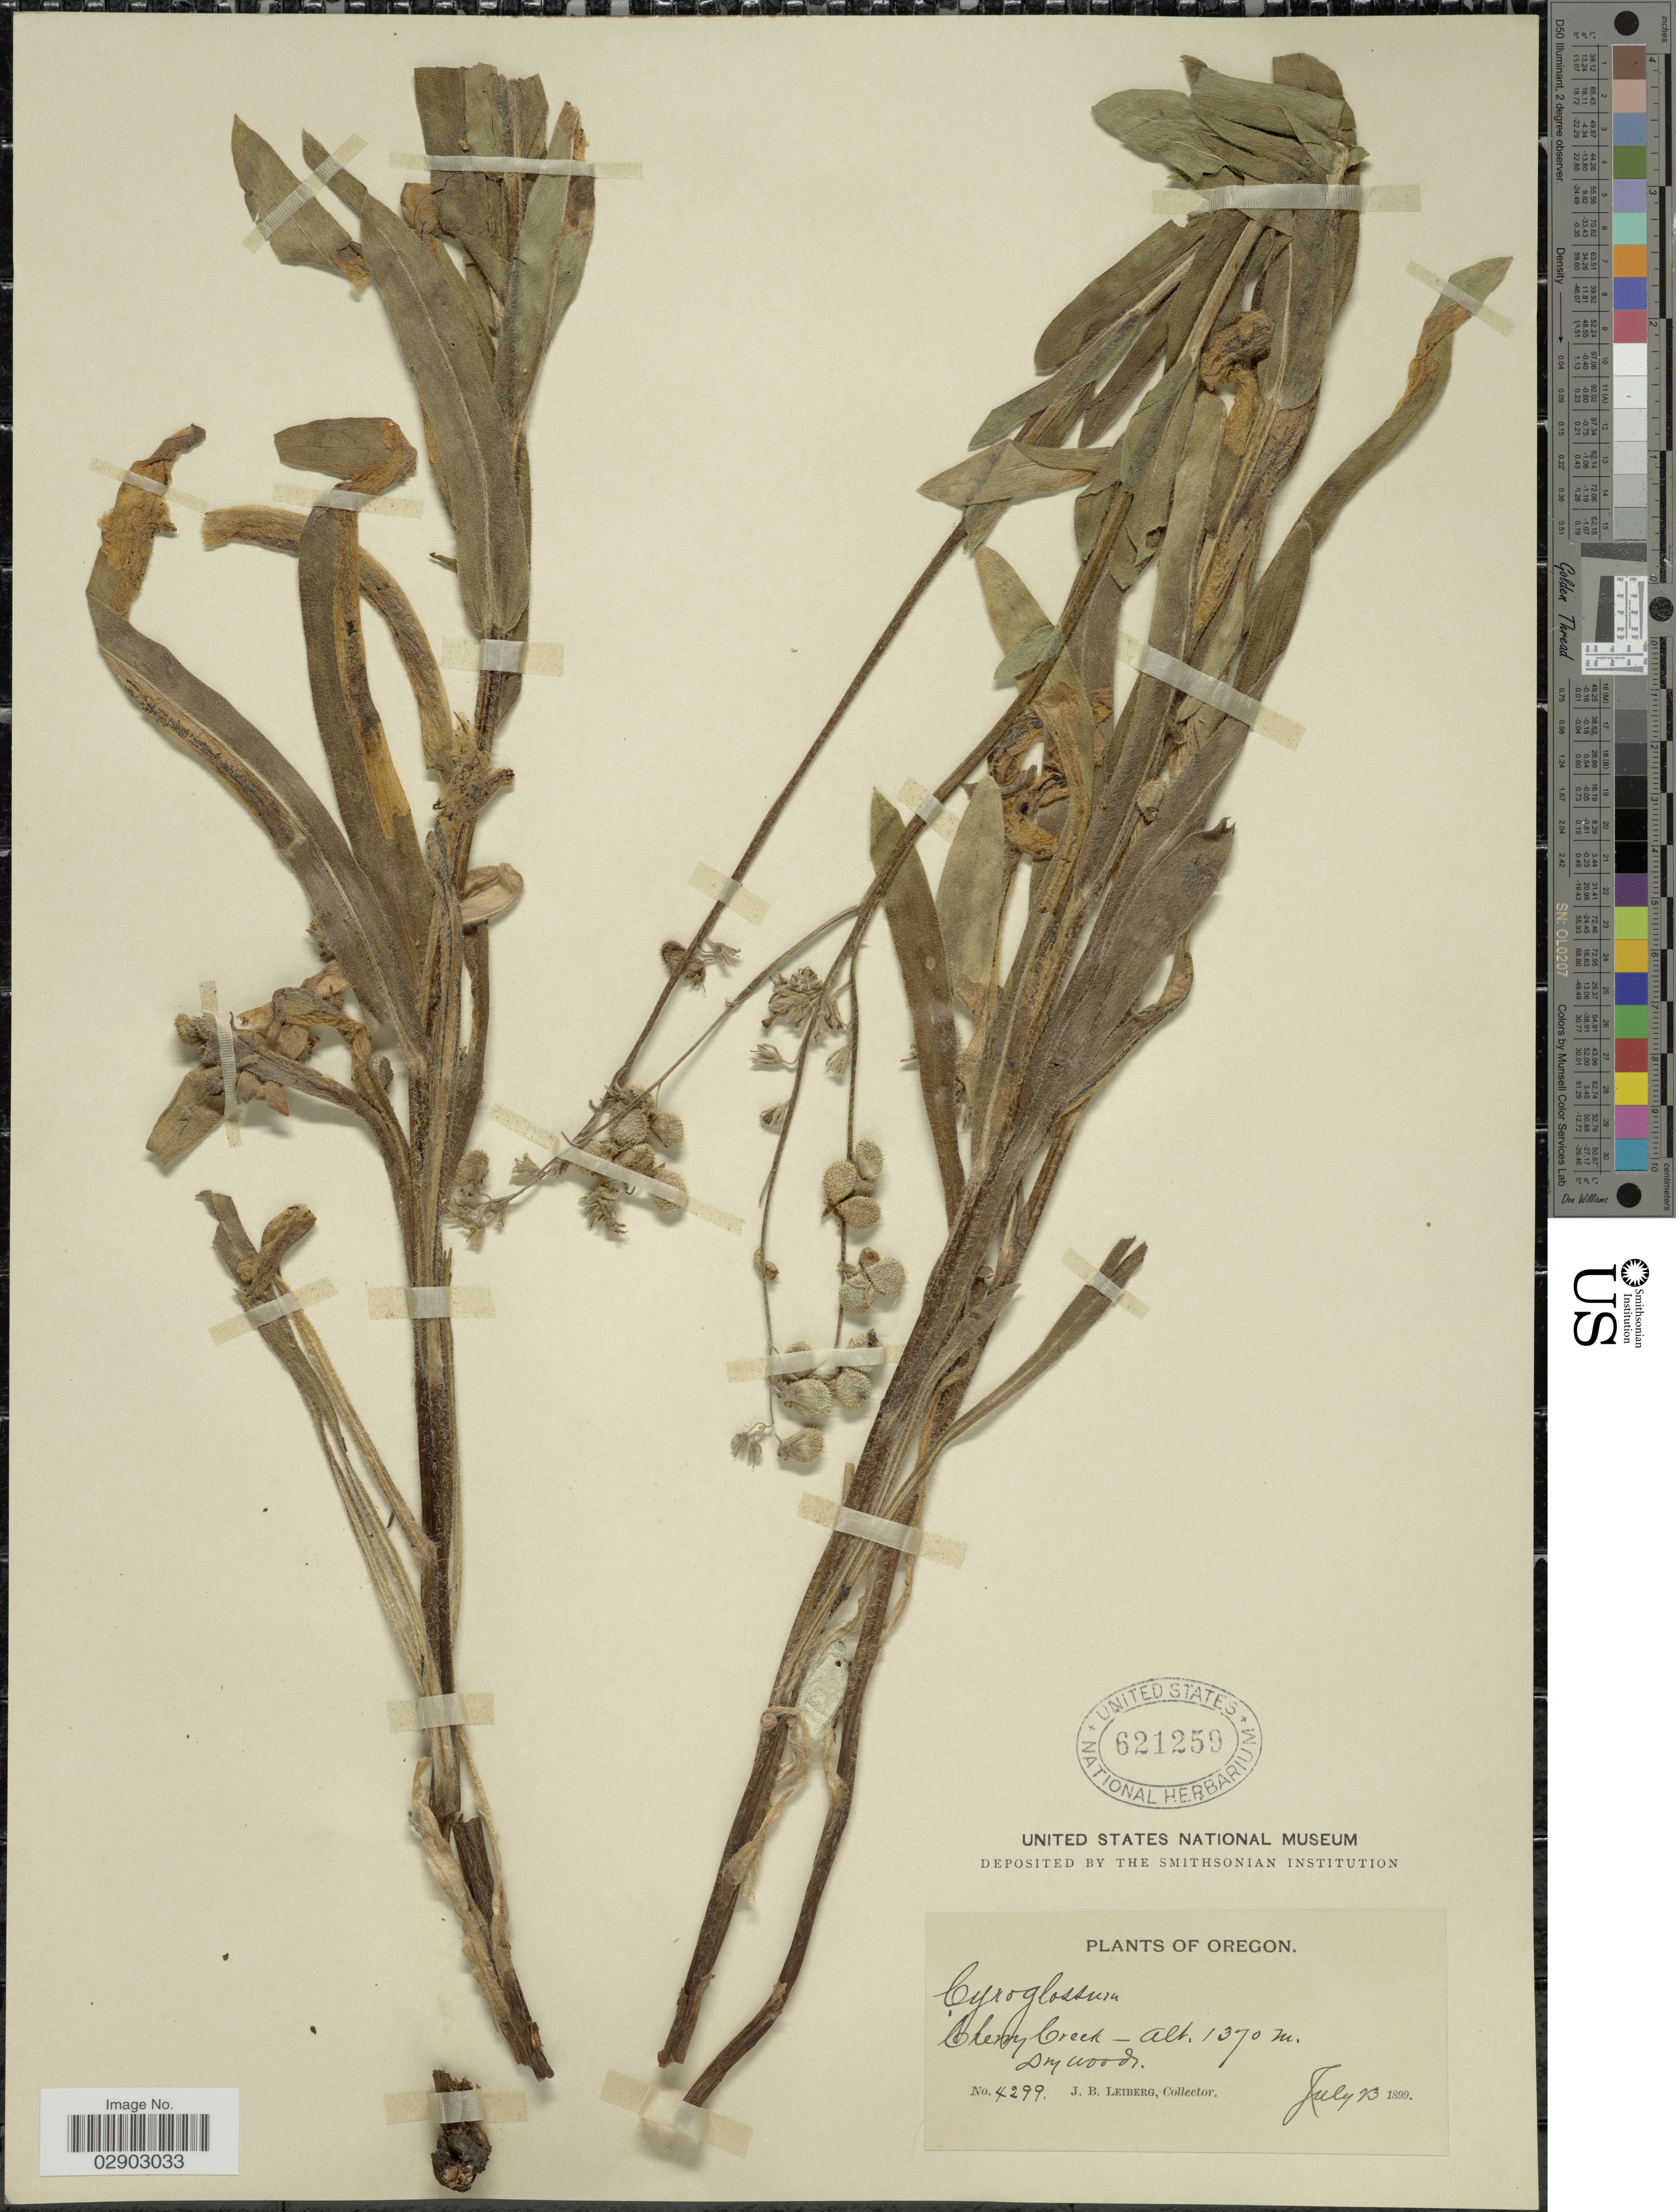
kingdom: Plantae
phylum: Tracheophyta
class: Magnoliopsida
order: Boraginales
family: Boraginaceae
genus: Cynoglossum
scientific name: Cynoglossum occidentale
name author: A. Gray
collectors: J. B. Leiberg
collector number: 4299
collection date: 1899-07-23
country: United States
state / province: Oregon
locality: Cherry Creek.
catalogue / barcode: US 621259